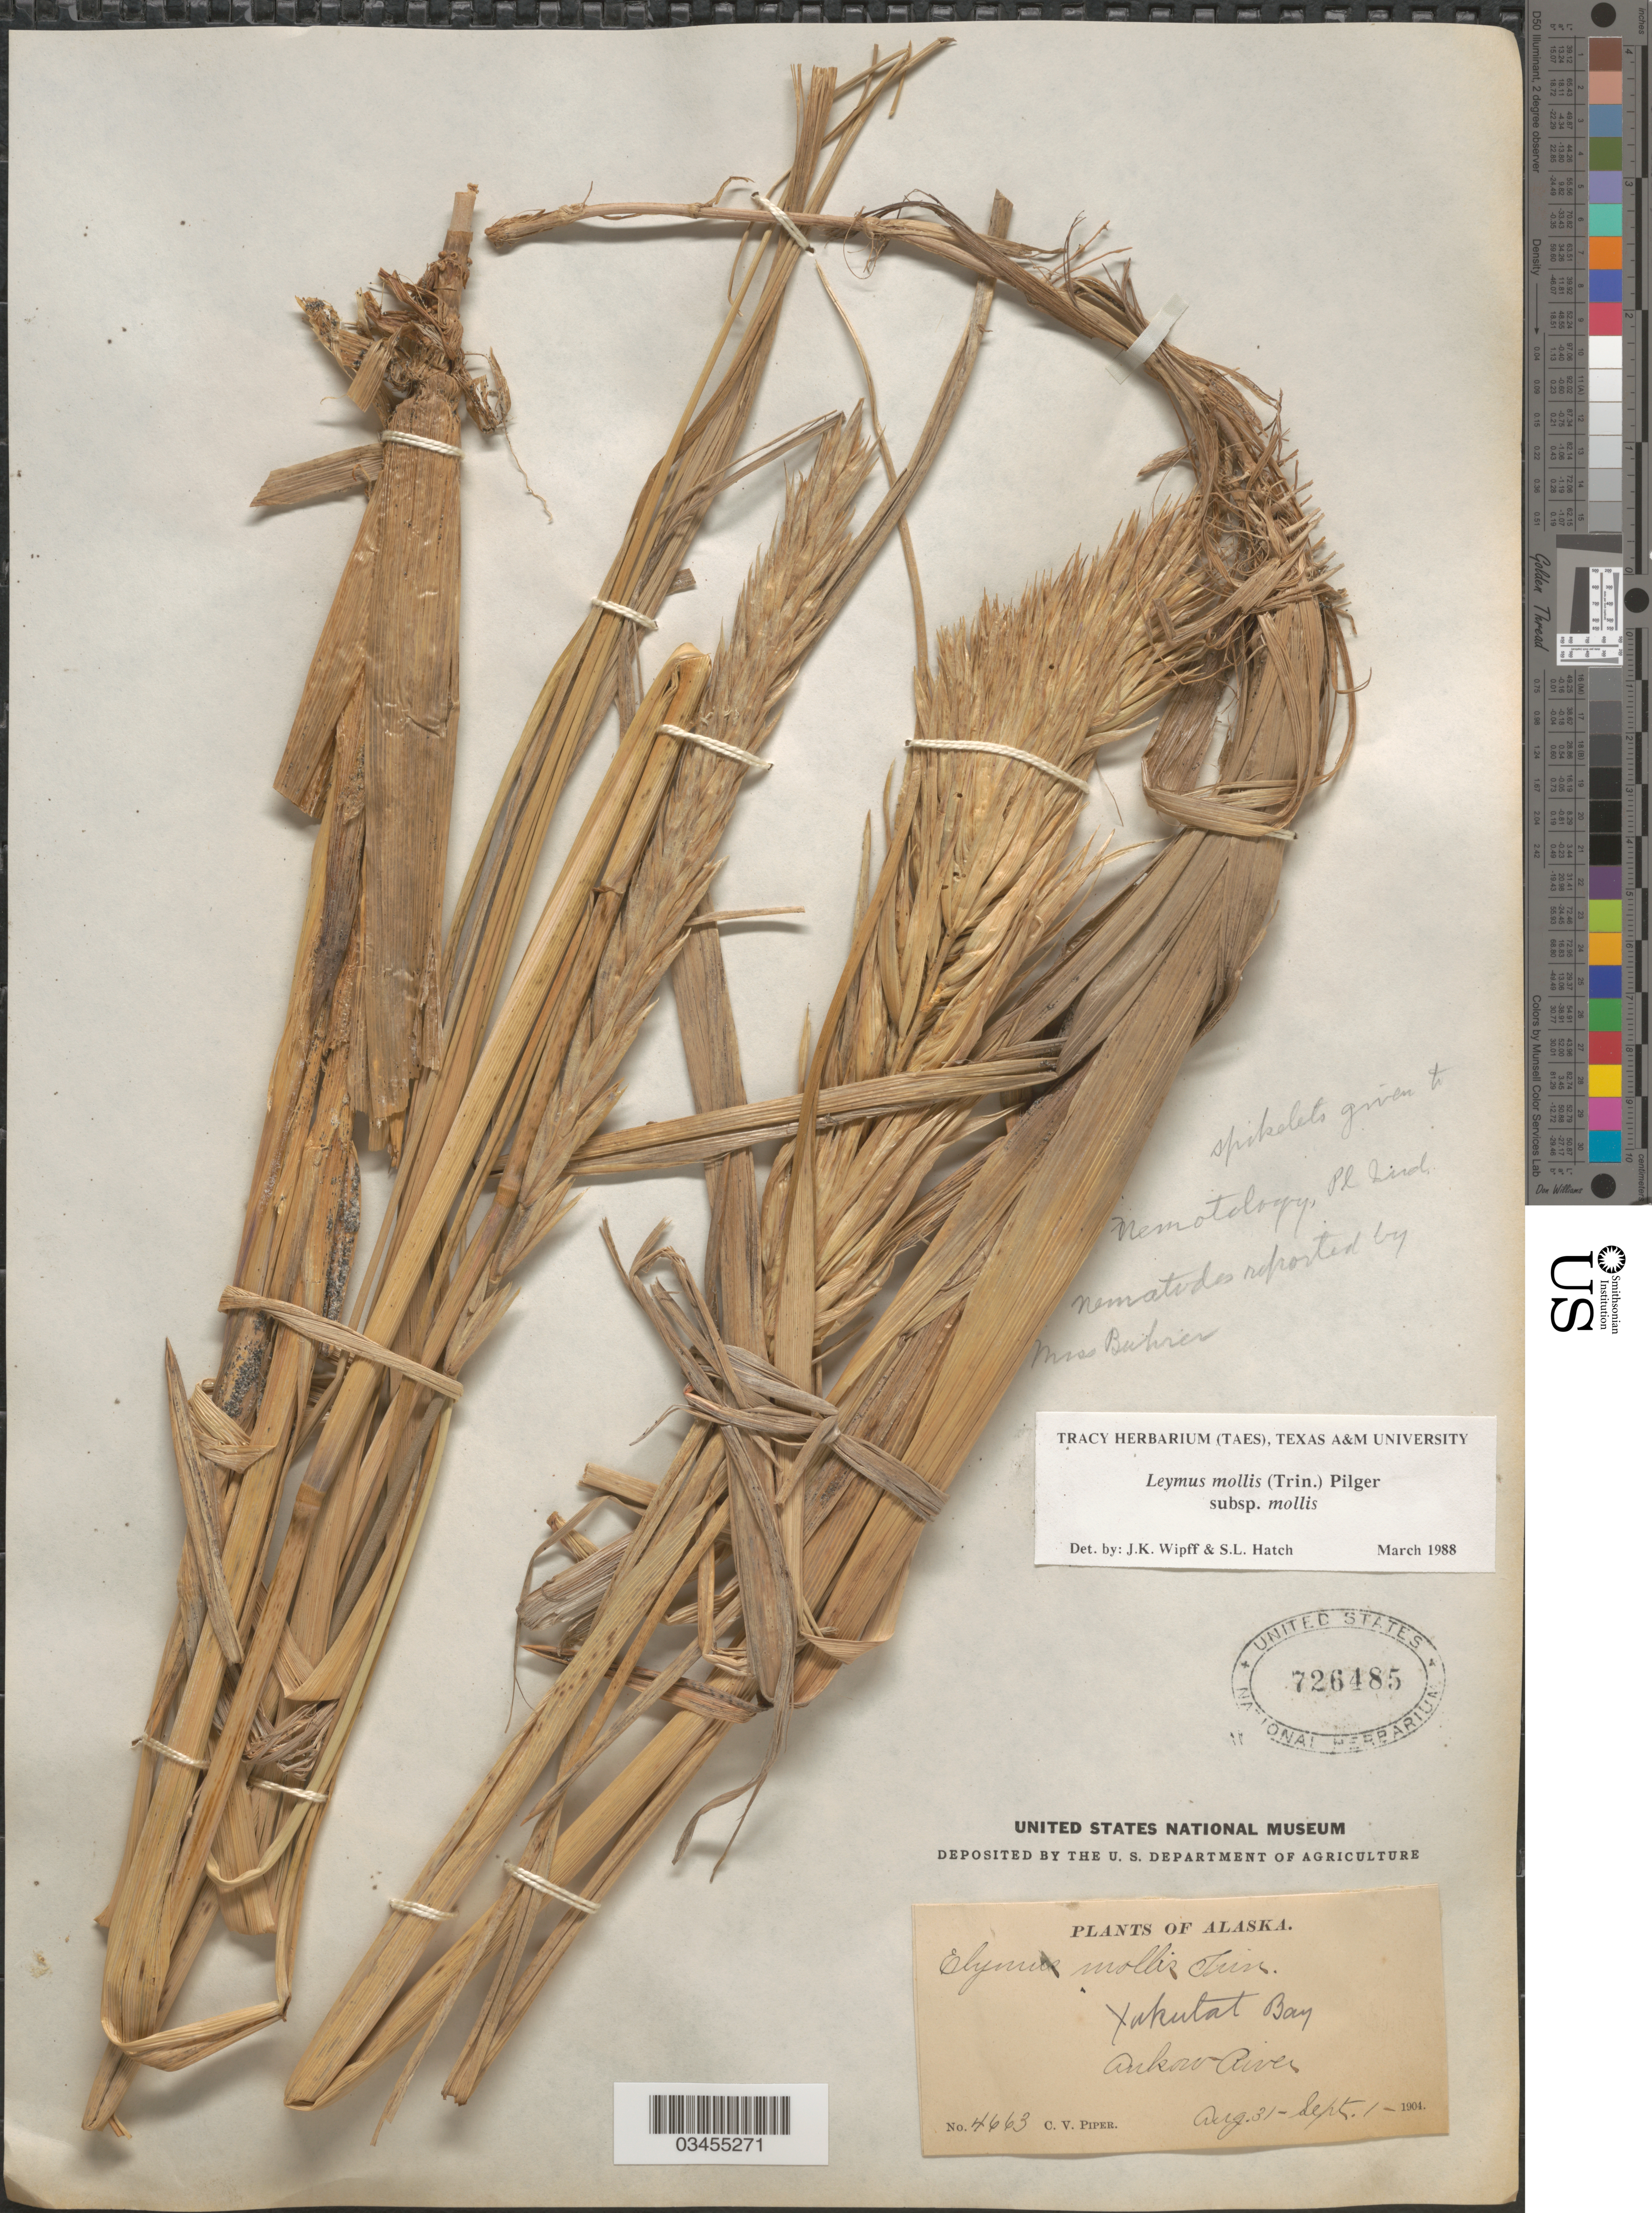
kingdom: Plantae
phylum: Tracheophyta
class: Liliopsida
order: Poales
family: Poaceae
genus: Leymus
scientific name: Leymus mollis subsp. mollis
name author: (Trin.) Pilg.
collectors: C. V. Piper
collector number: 4663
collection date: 1904-08-31/1904-09-01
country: United States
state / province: Alaska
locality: Yakutat Bay. Ankow River.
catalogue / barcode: US 726485